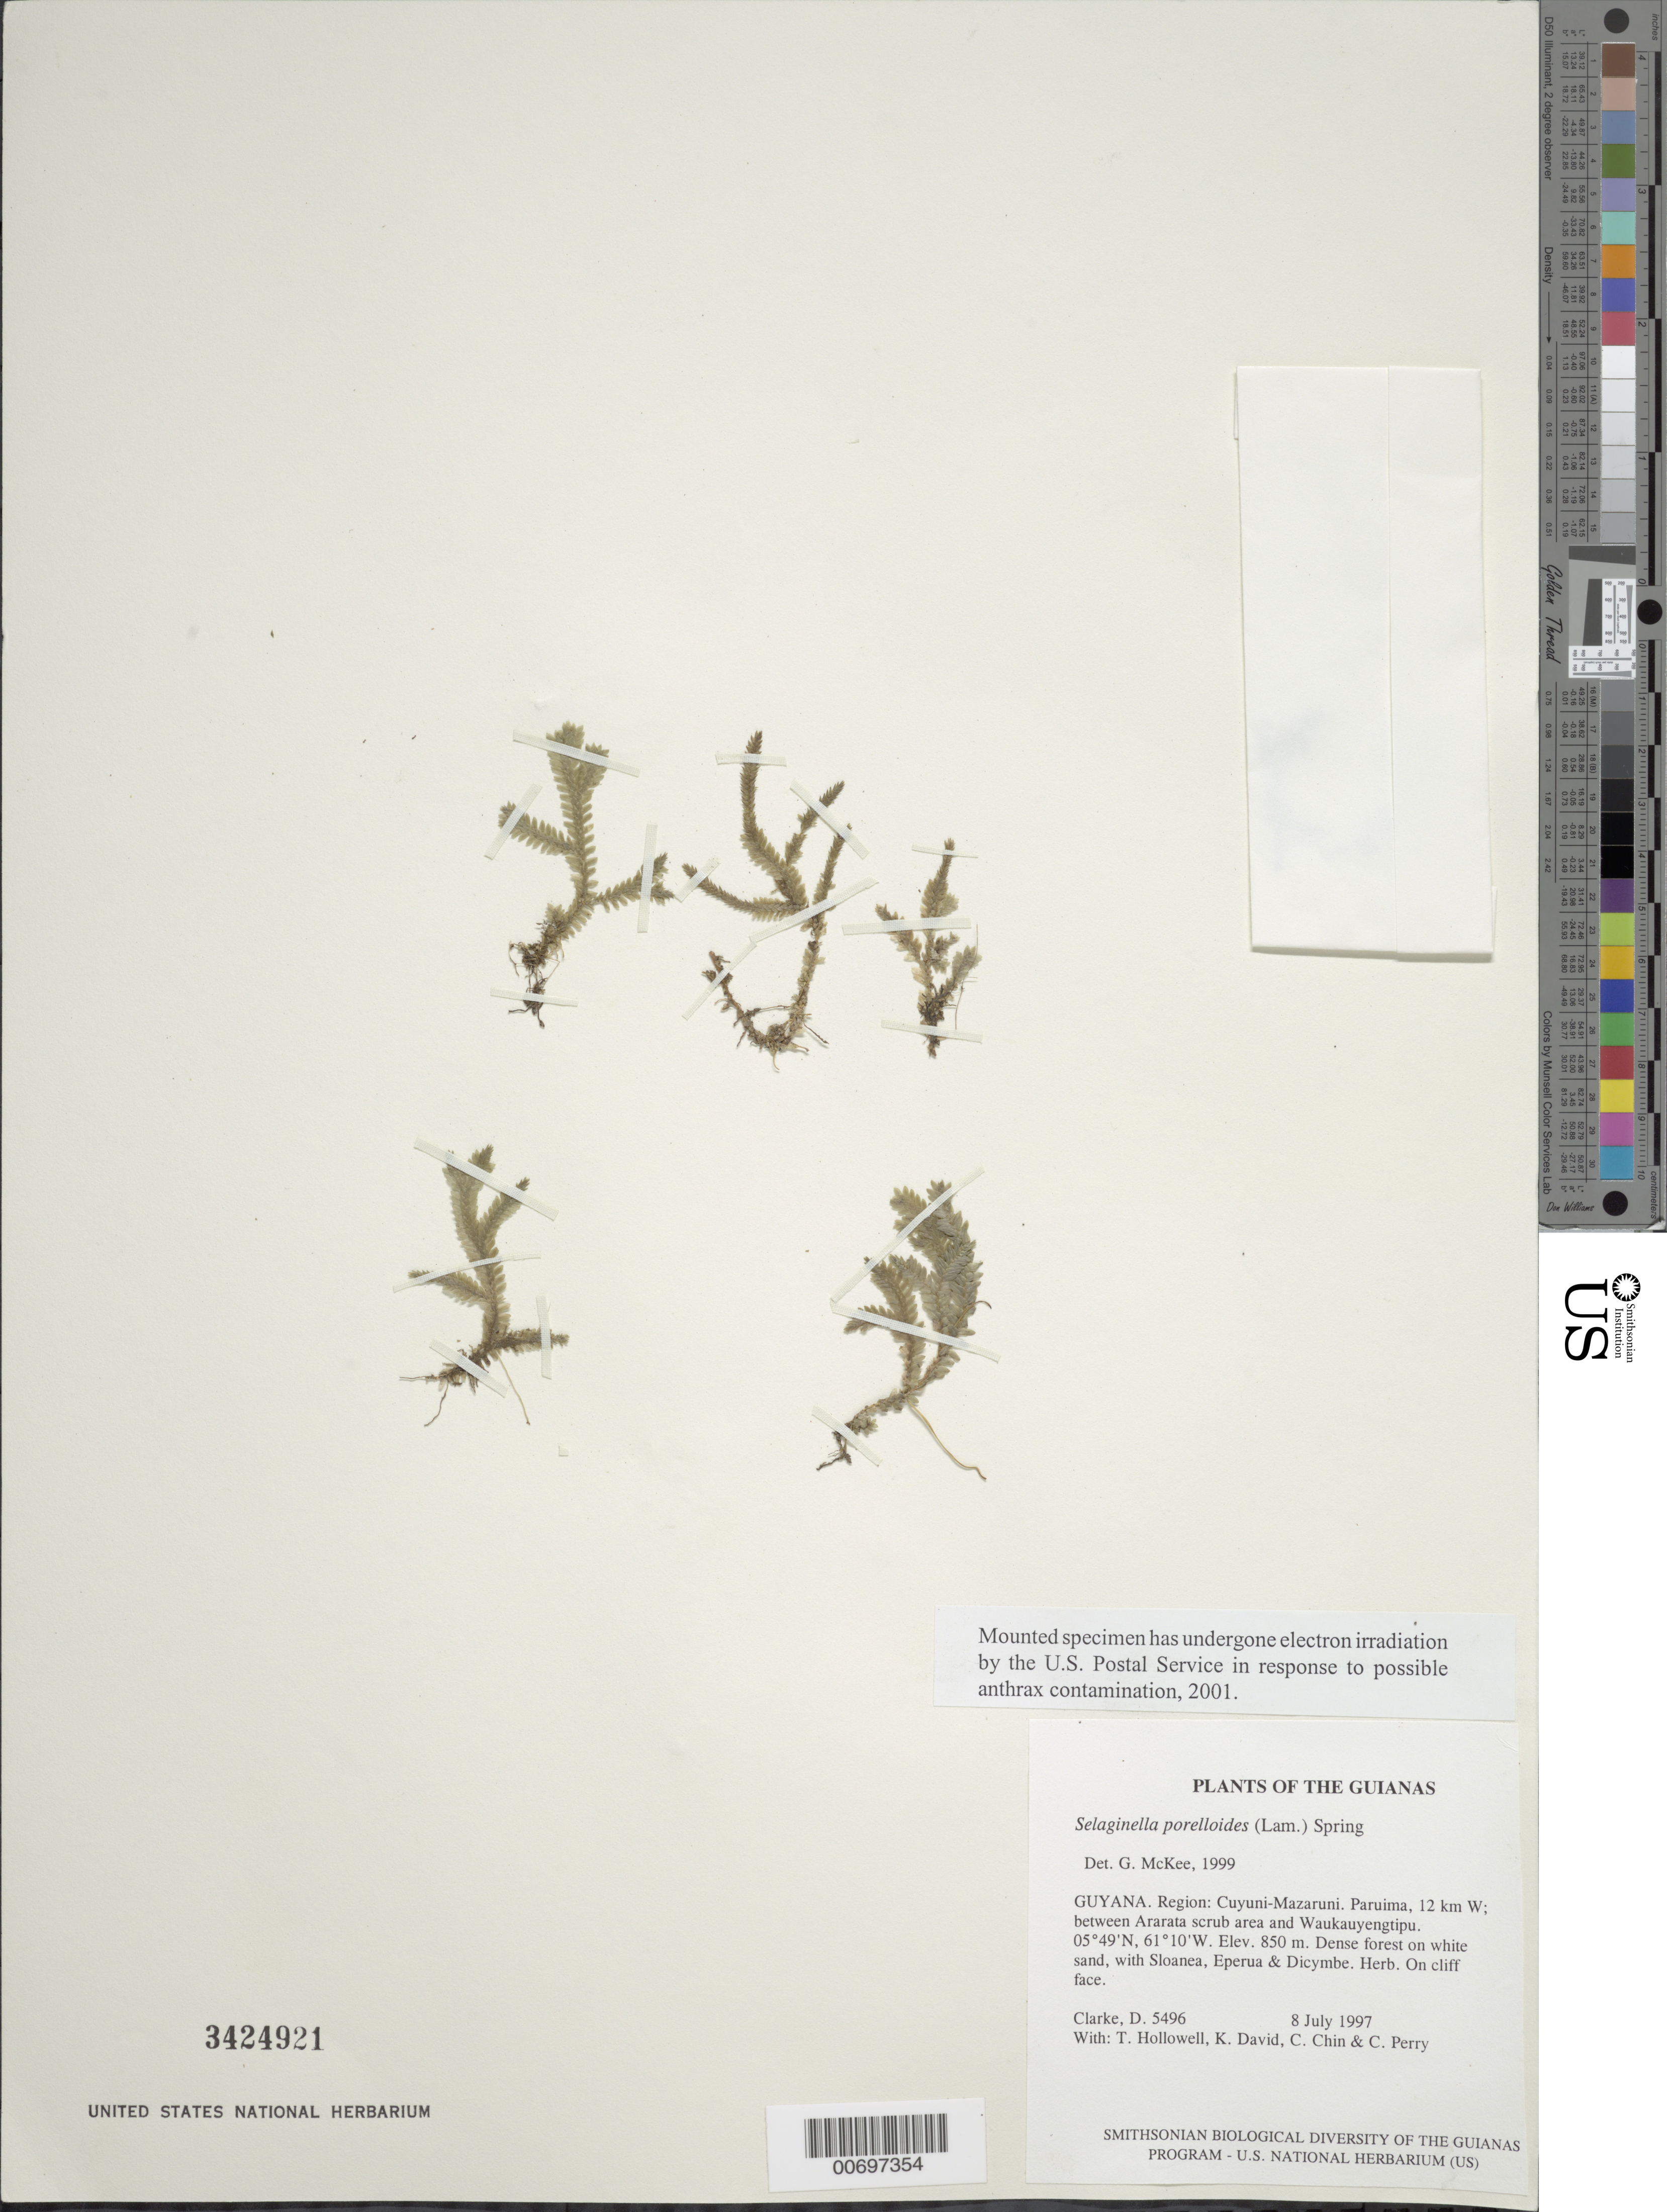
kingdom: Plantae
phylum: Tracheophyta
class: Lycopodiopsida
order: Selaginellales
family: Selaginellaceae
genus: Selaginella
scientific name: Selaginella porelloides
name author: (Lam.) Spring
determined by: McKee, G. S., (US), NMNH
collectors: H. D. Clarke, T. Hollowell, K. David, C. Chin & C. Perry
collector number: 5496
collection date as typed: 8 July 1997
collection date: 1997-07-08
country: Guyana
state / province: Cuyuni-Mazaruni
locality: Paruima, 12 km W; between Ararata scrub area and Waukauyengtipu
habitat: Dense forest on white sand, with Sloanea, Eperua & Dicymbe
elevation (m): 850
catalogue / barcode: US 3424921